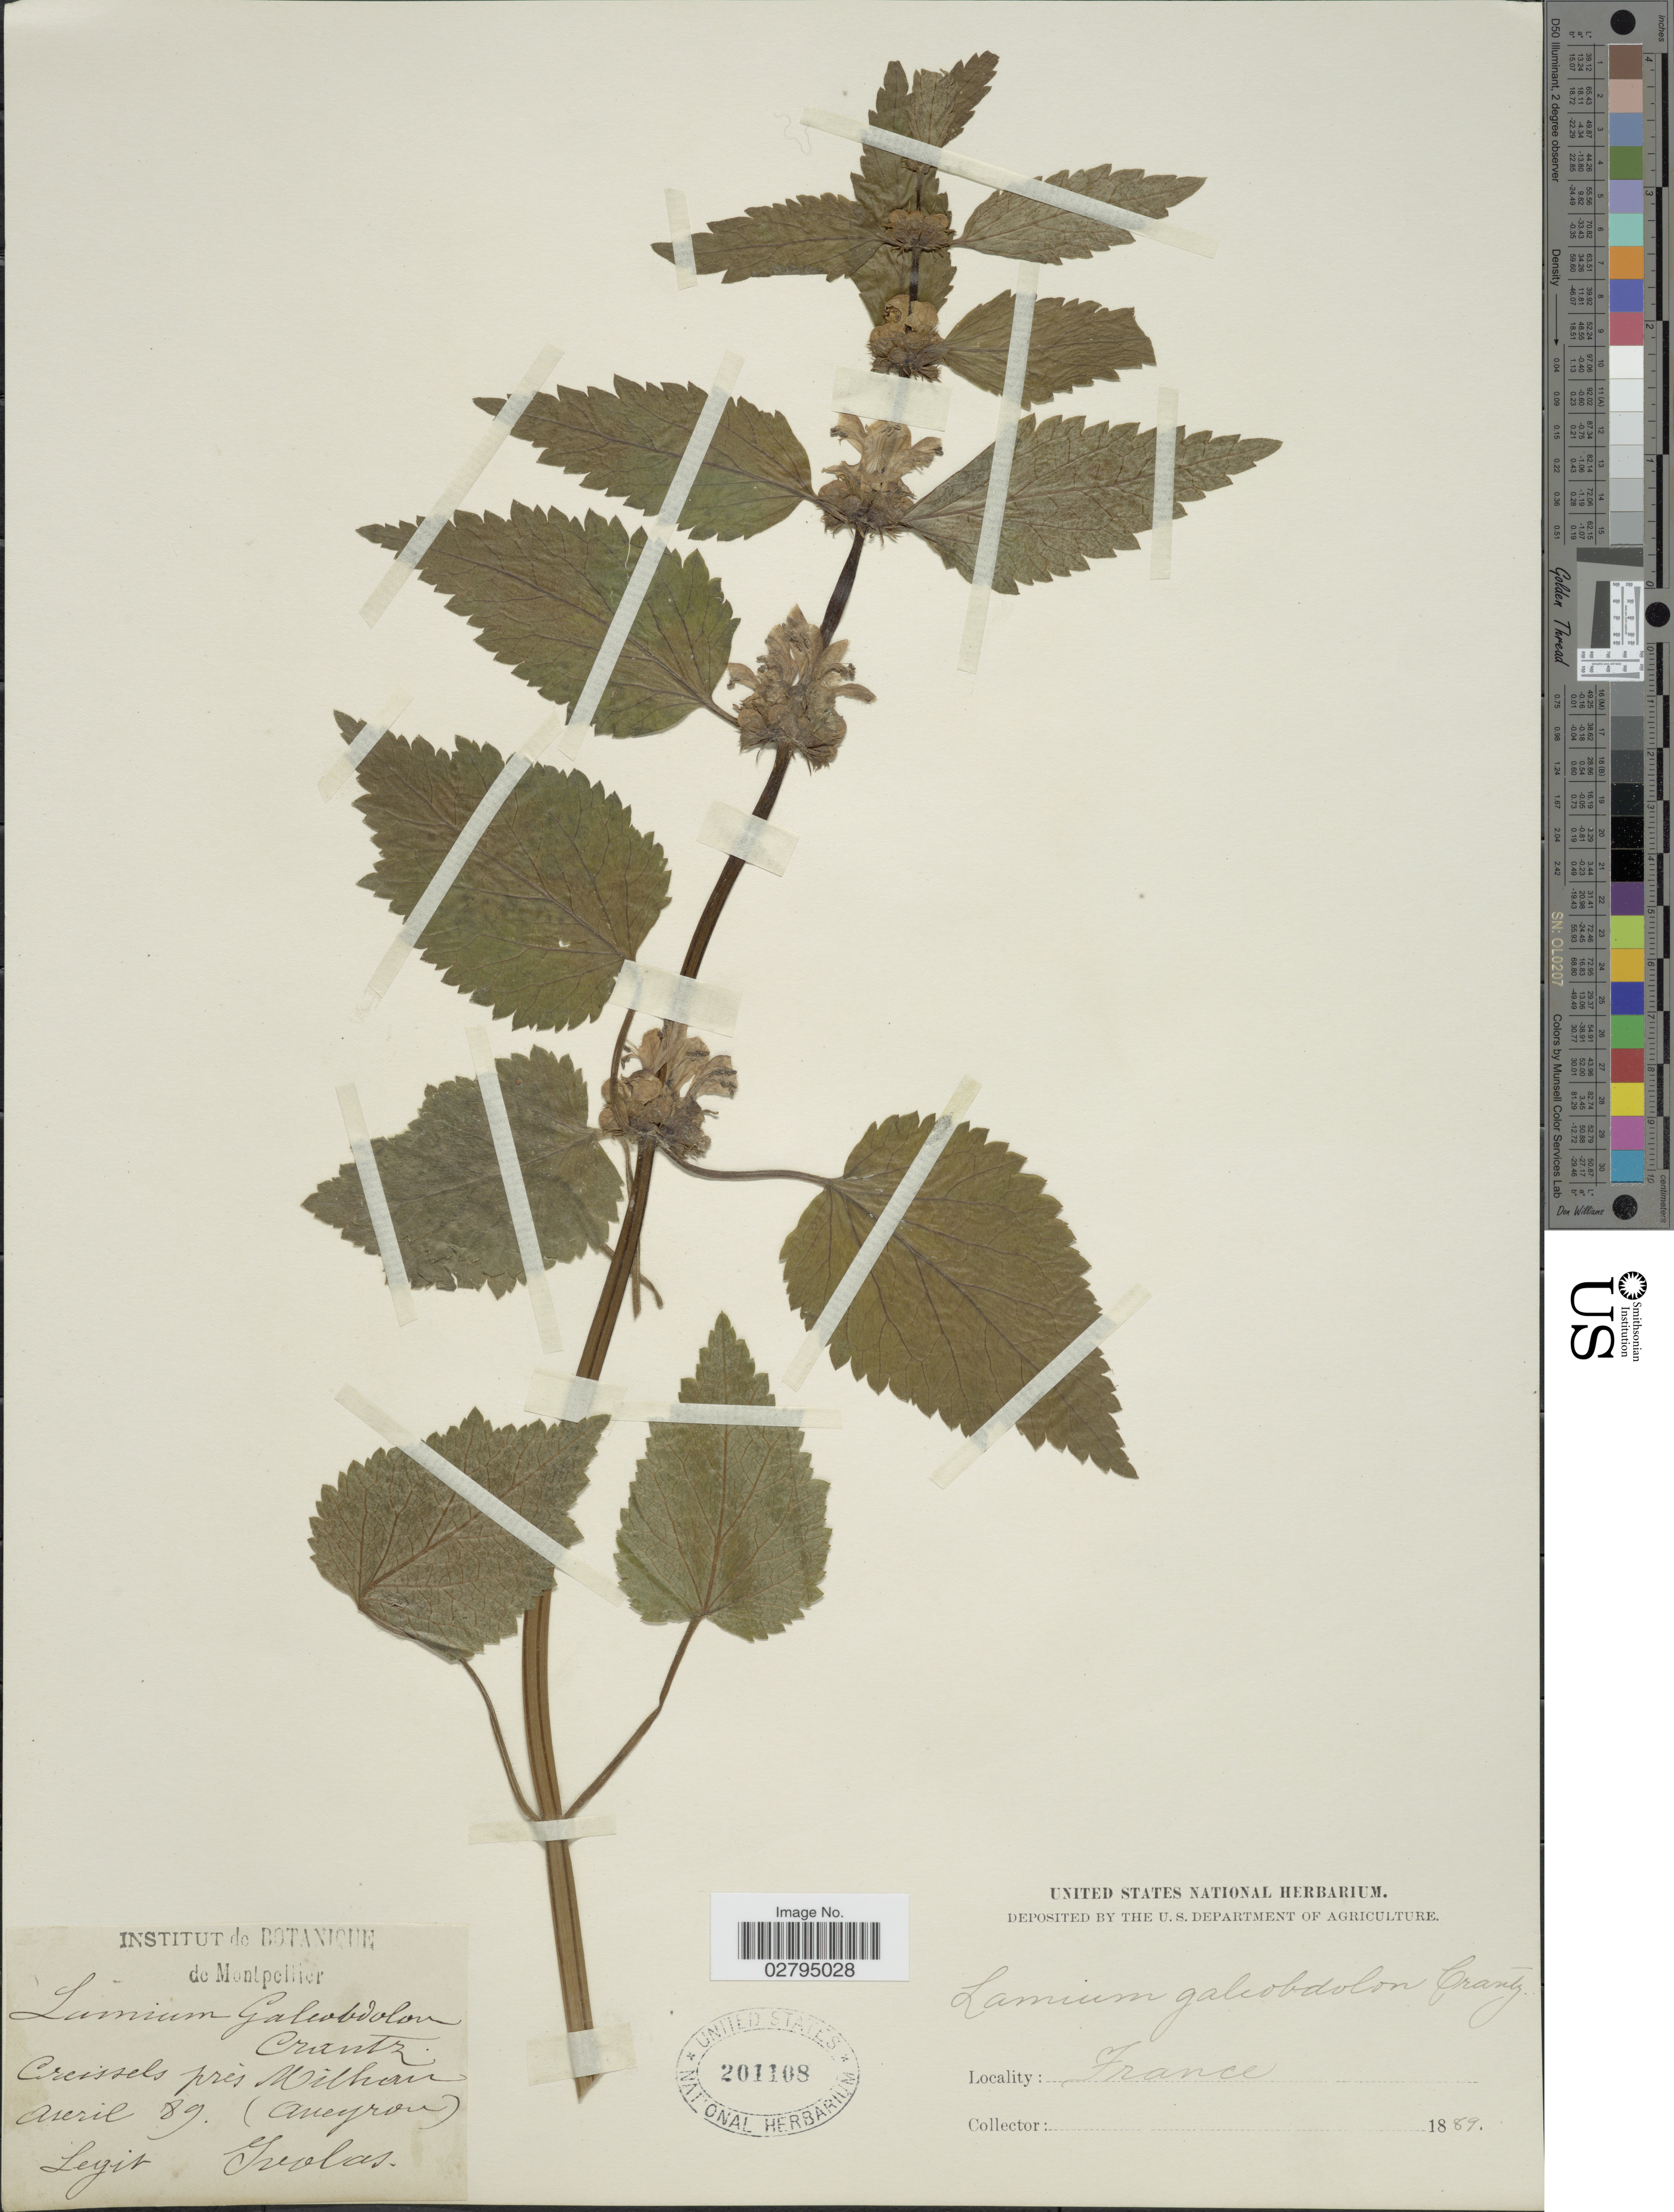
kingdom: Plantae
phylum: Tracheophyta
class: Magnoliopsida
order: Lamiales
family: Lamiaceae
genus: Lamium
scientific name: Lamium galeobdolon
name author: (L.) L.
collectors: Ivolas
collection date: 1889-04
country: France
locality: Creissels près Wilhan (Aneyron).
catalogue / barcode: US 201108